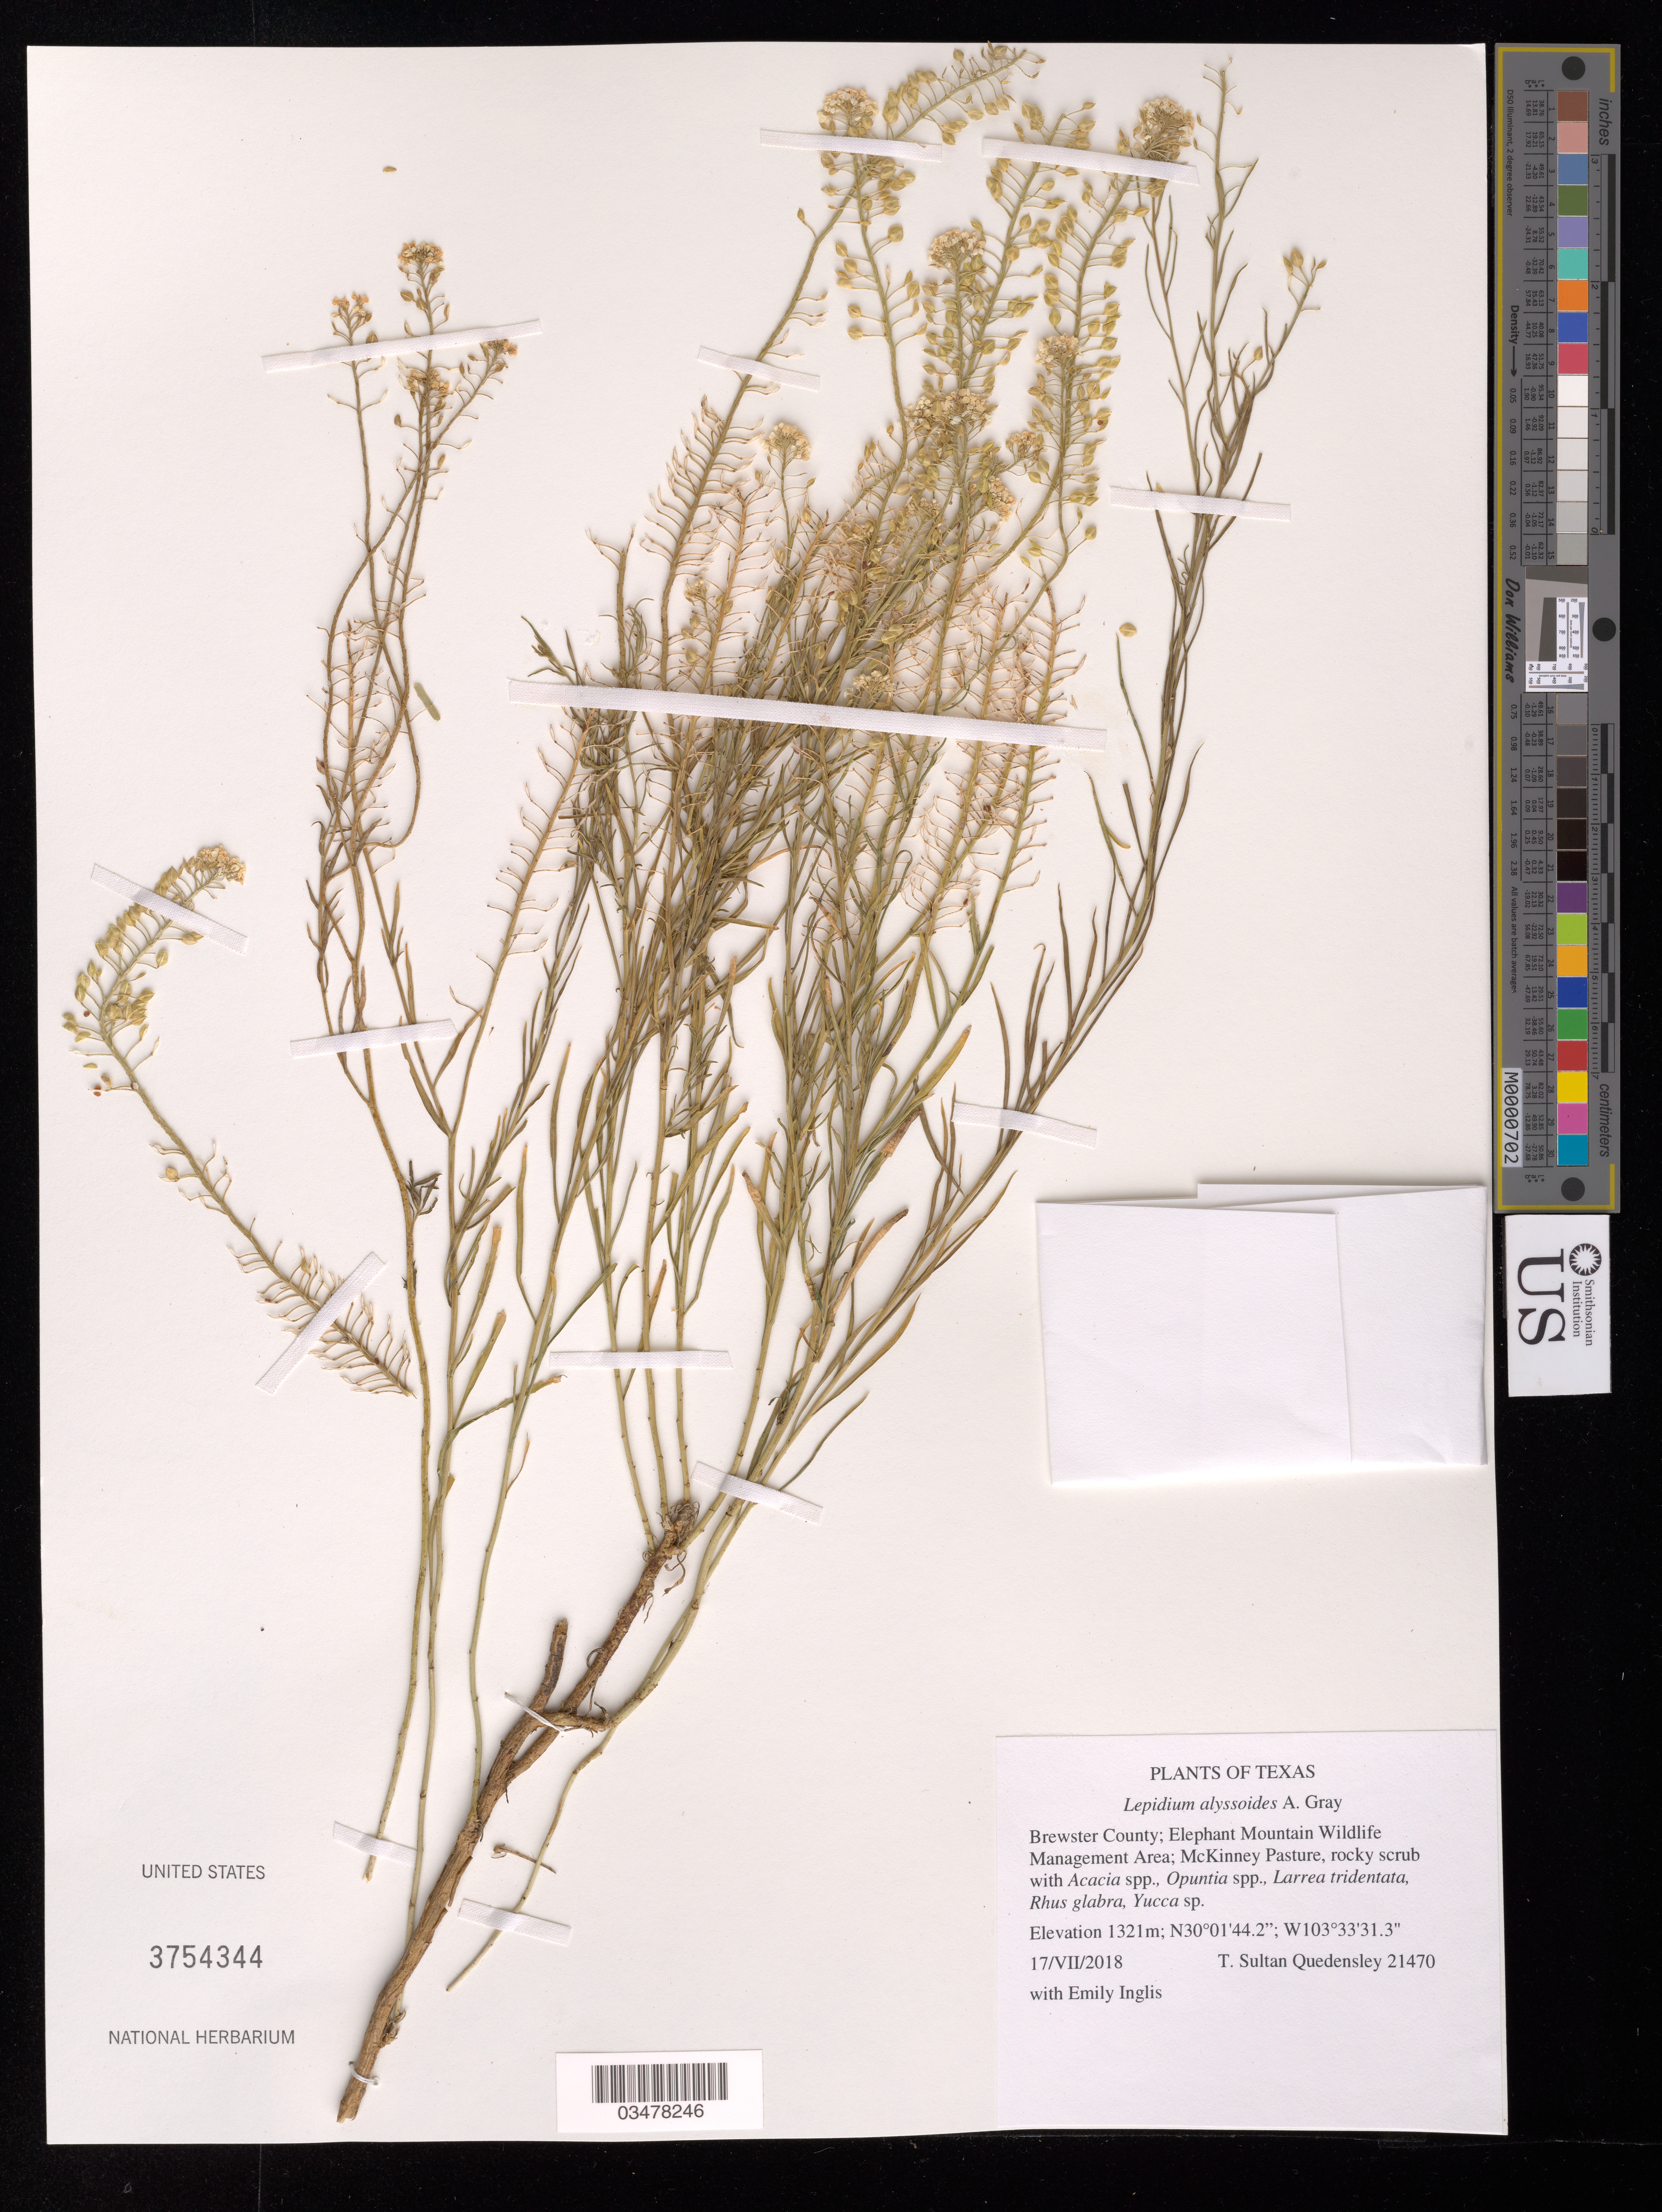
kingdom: Plantae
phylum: Tracheophyta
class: Magnoliopsida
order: Brassicales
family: Brassicaceae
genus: Lepidium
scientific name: Lepidium alyssoides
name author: A. Gray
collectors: T. S. Quedensley & E. Inglis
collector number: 21470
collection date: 2018-07-17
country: United States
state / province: Texas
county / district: Brewster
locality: Elephant Mountain Wildlife Management Area. McKinney Pasture.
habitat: Rocky shrub. With Acacia sp., Opuntia sp., Larrea tridentata, Rhus glabra, Yucca sp.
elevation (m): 1321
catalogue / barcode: US 3754344